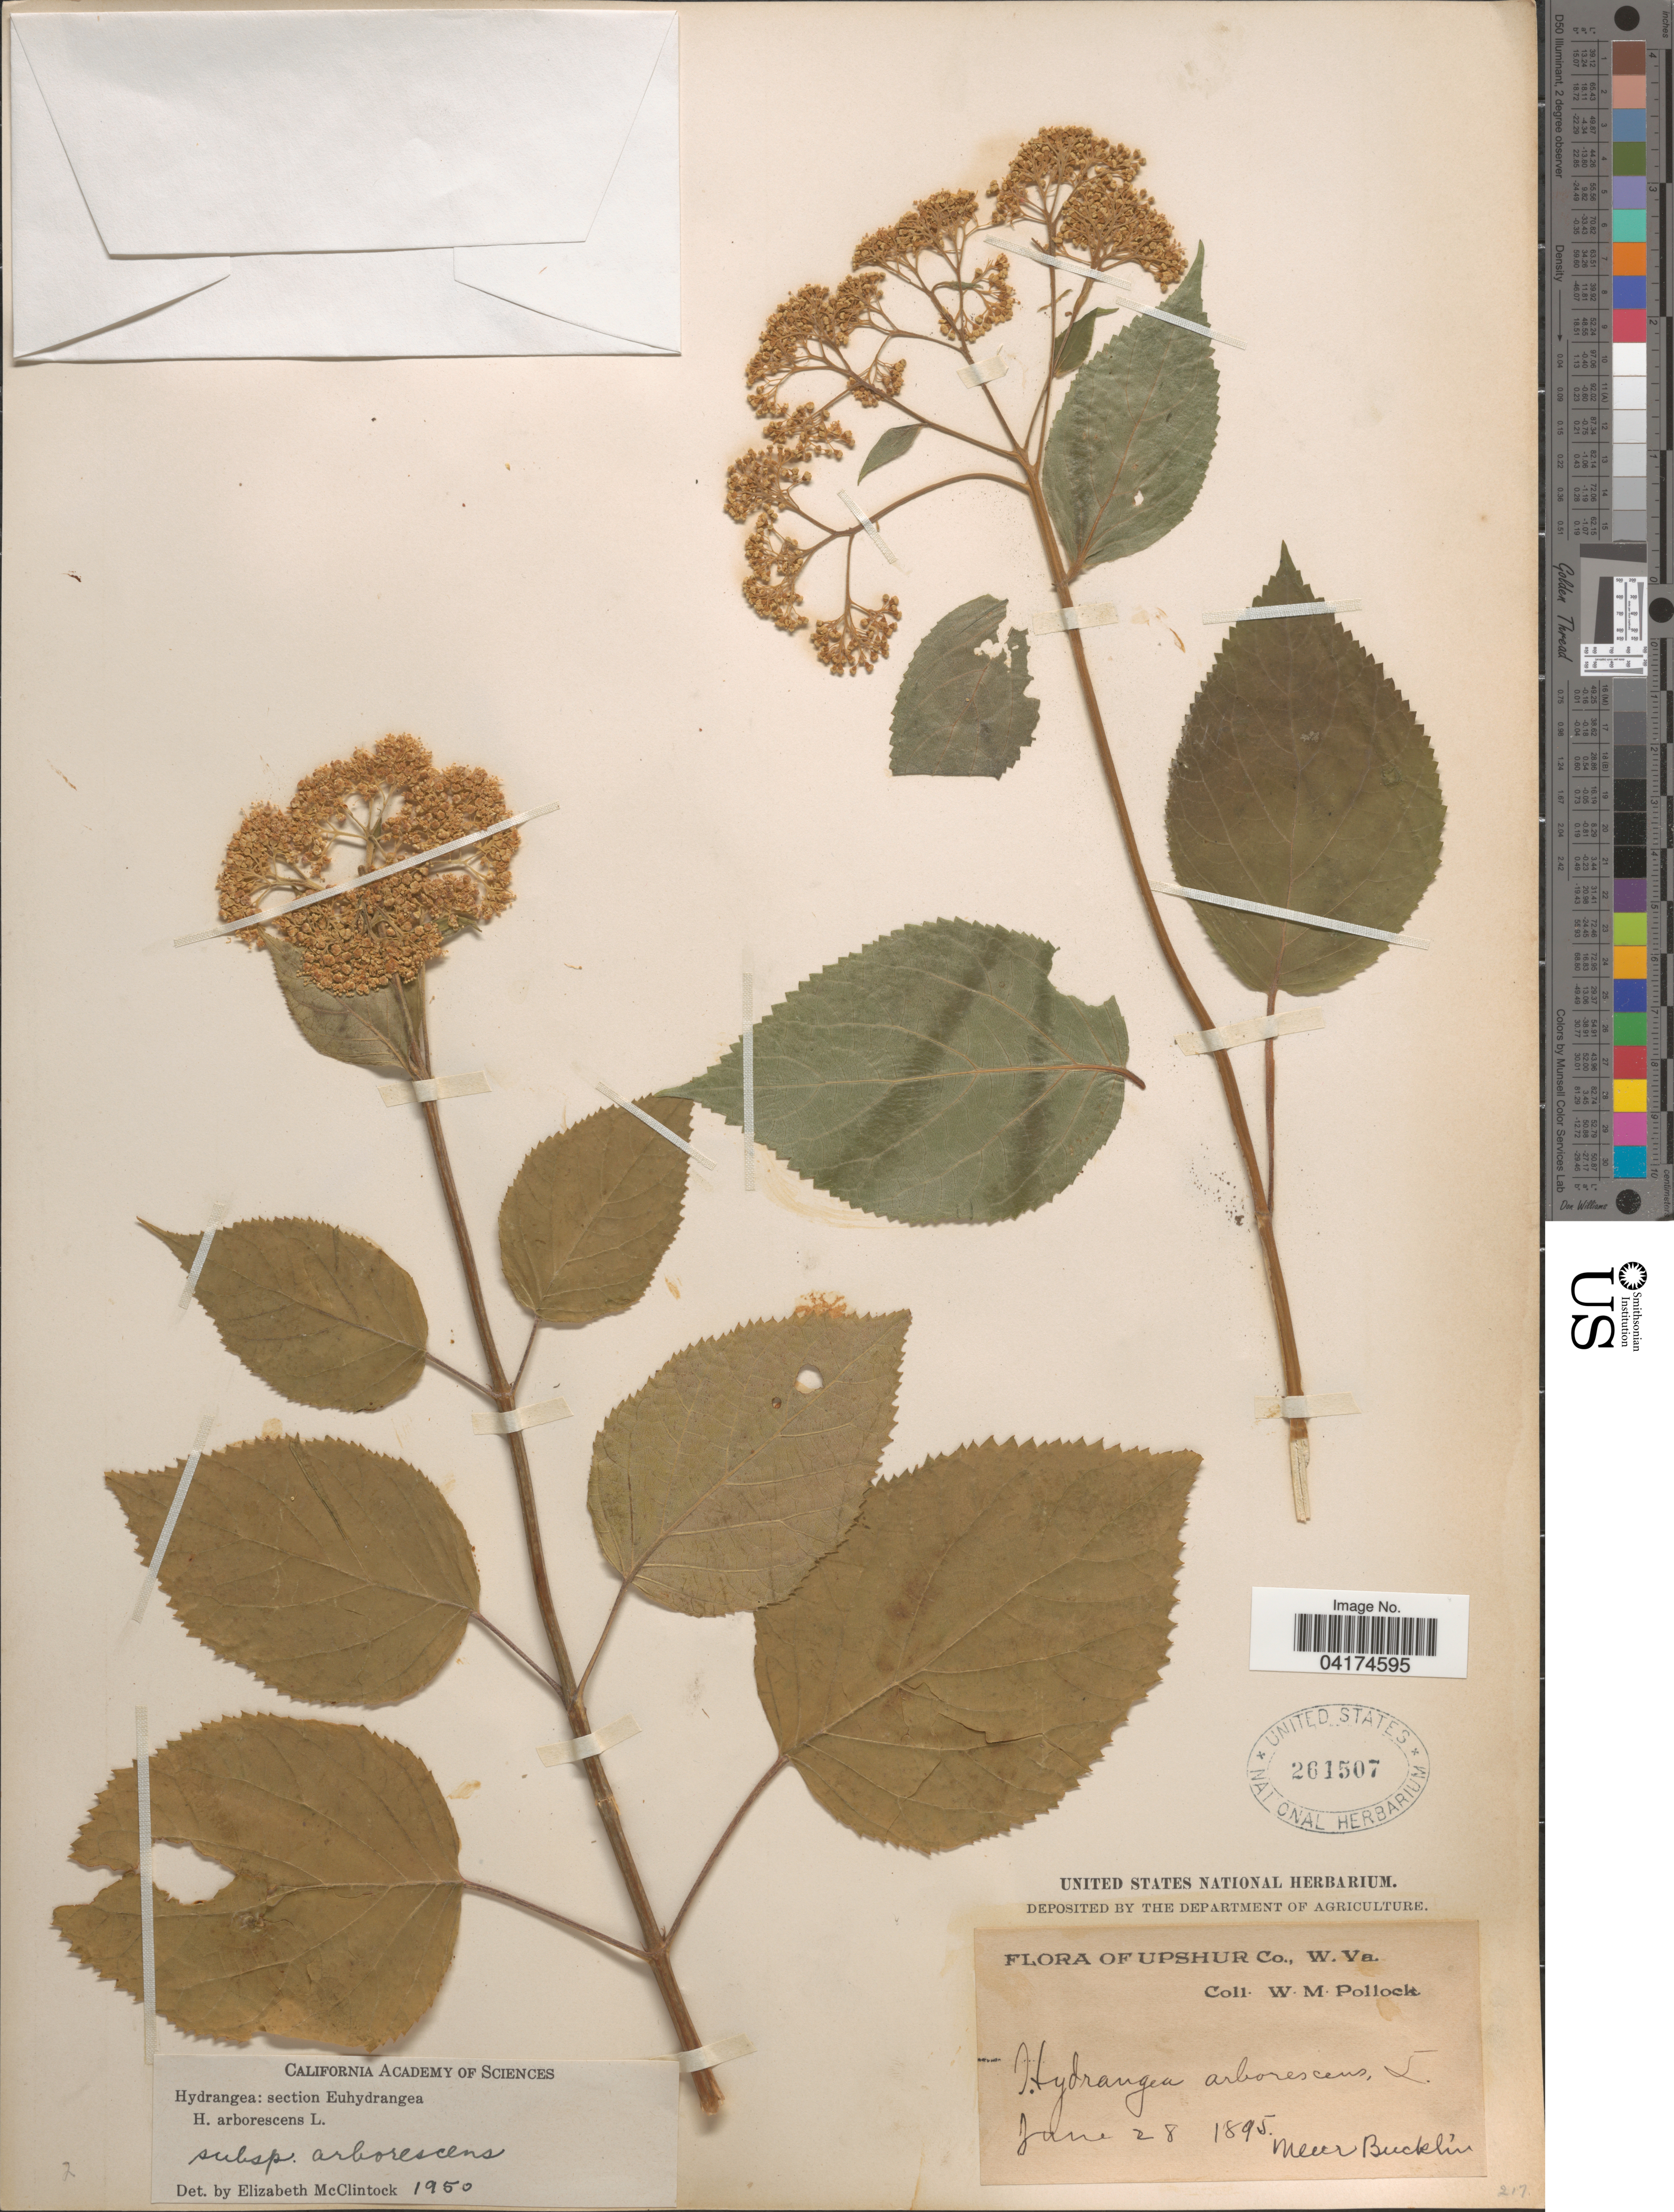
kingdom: Plantae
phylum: Tracheophyta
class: Magnoliopsida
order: Cornales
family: Hydrangeaceae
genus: Hydrangea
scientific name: Hydrangea arborescens subsp. arborescens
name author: L.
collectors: W. M. Pollock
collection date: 1895-06-28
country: United States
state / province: West Virginia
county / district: Upshur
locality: Near Bucklin.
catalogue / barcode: US 261507